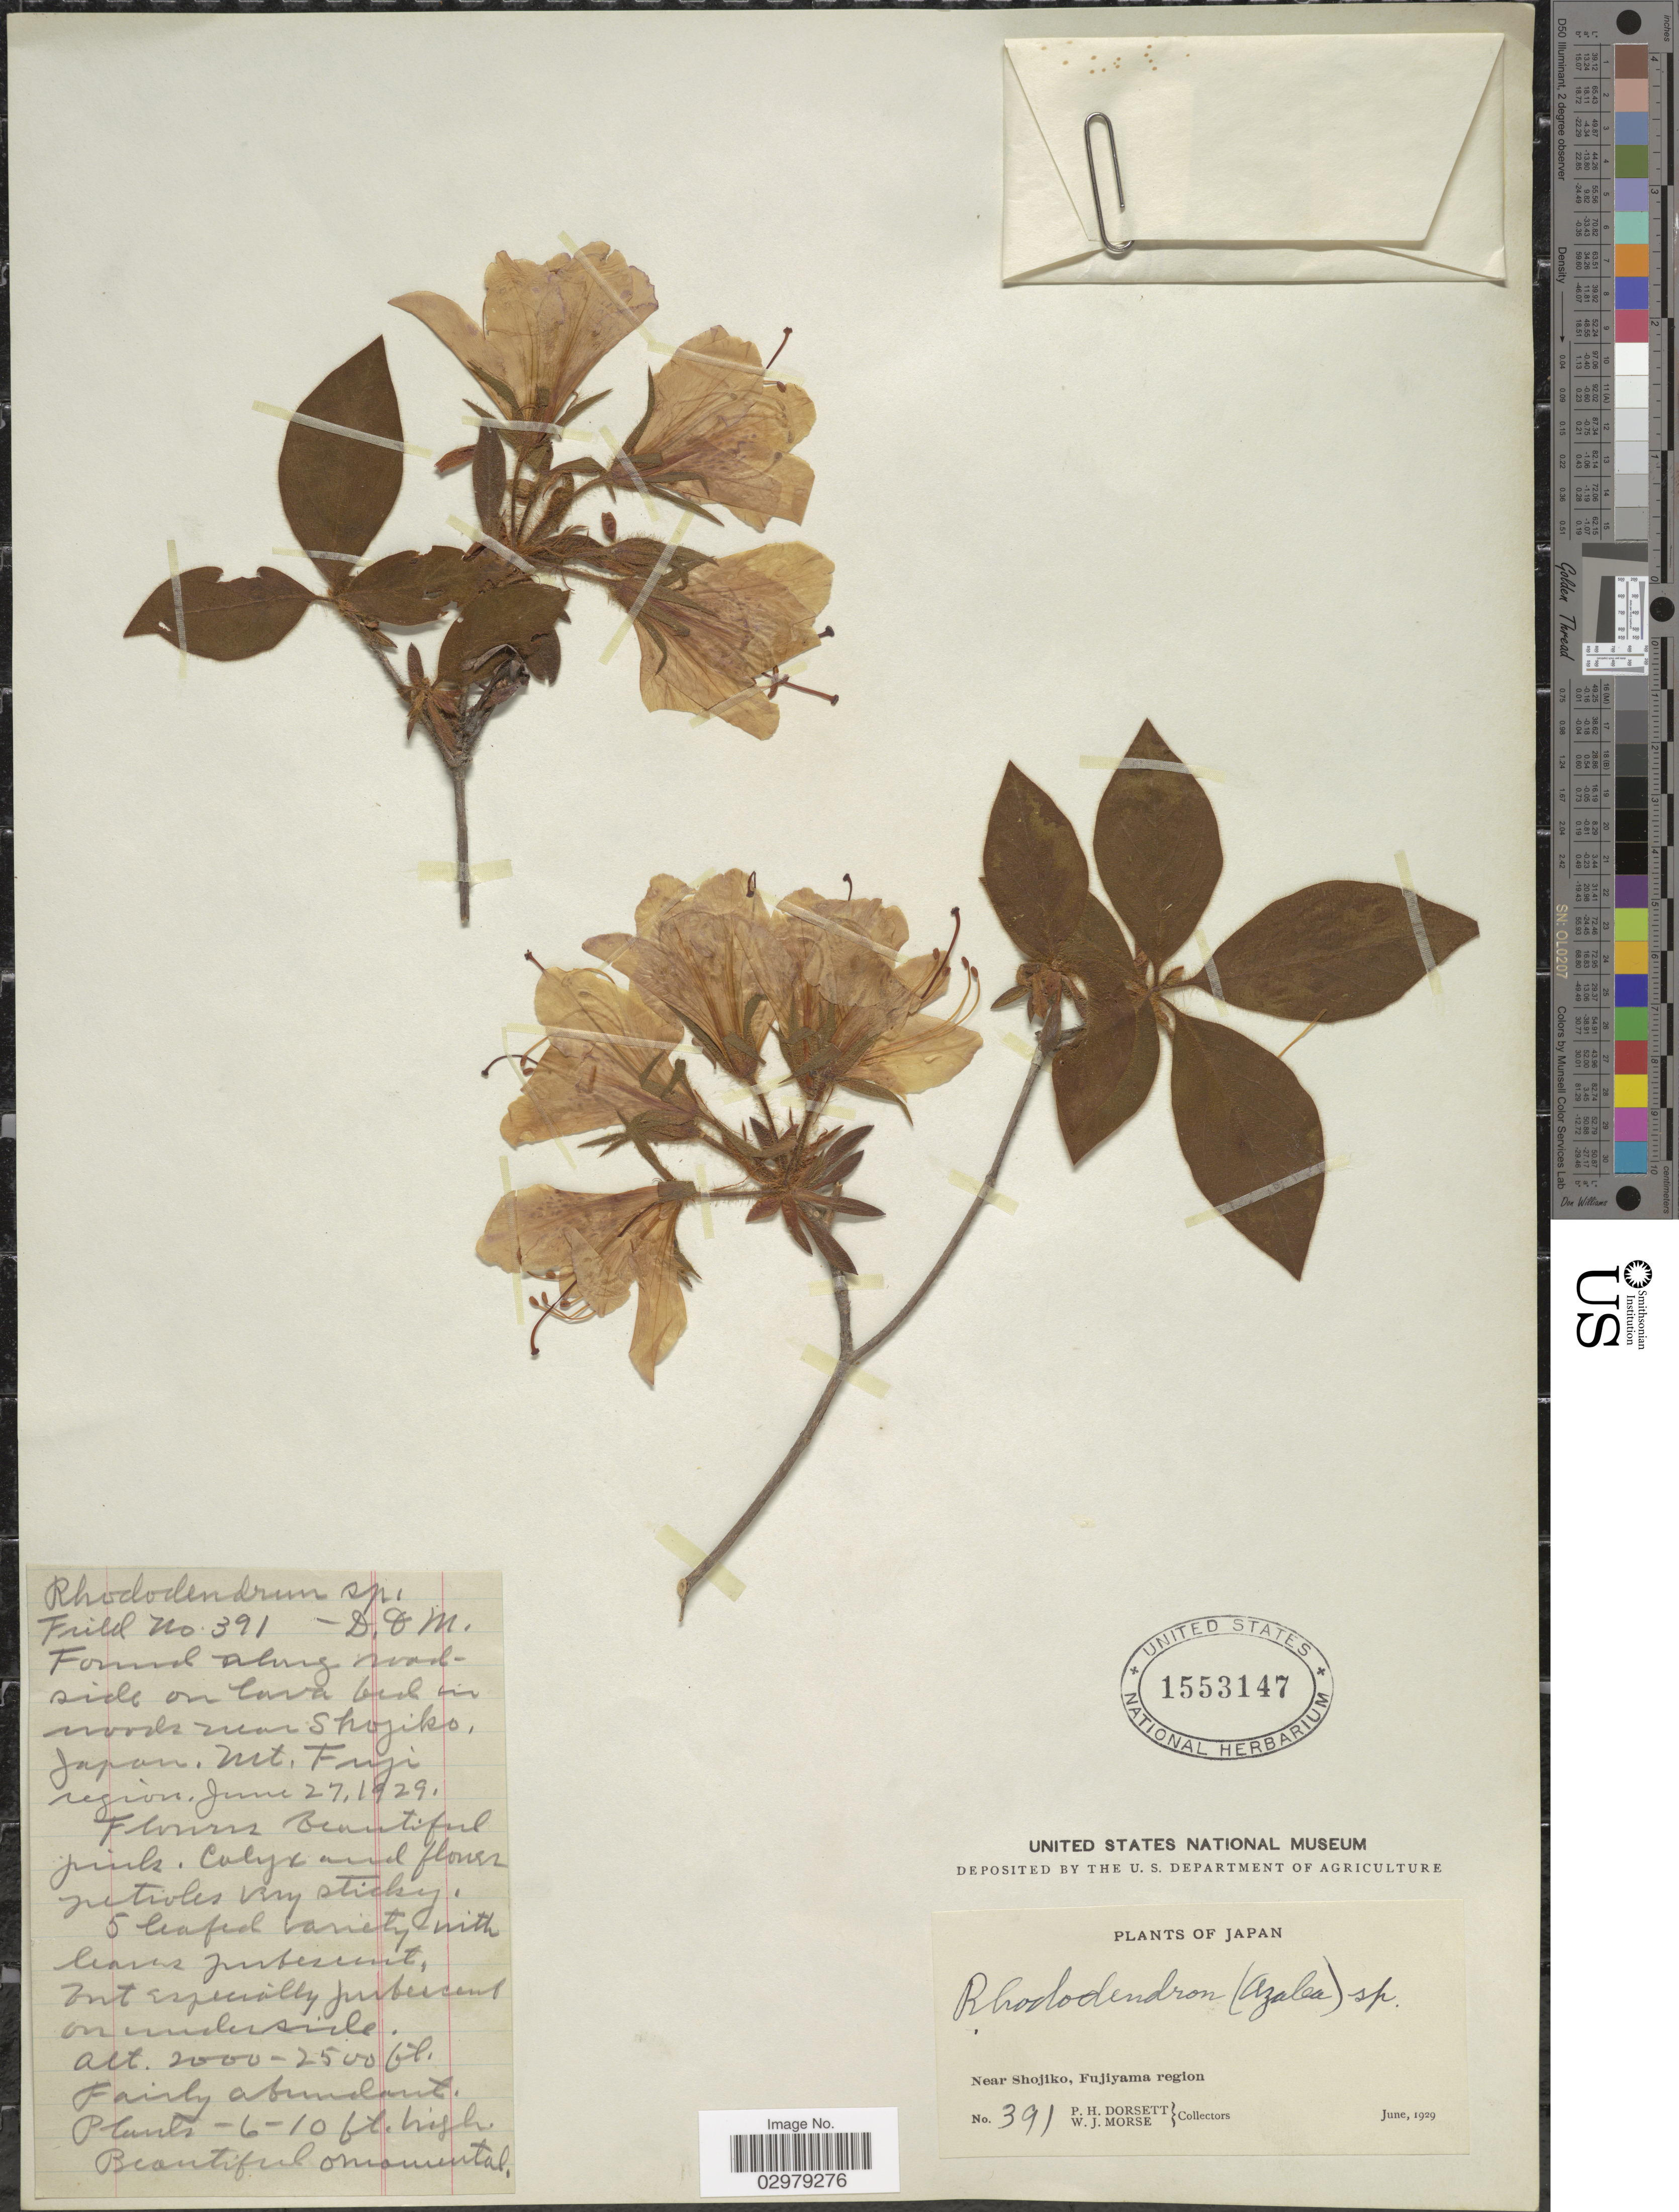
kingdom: Plantae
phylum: Tracheophyta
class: Magnoliopsida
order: Ericales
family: Ericaceae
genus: Rhododendron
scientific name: Rhododendron sp.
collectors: P. H. Dorsett & W. J. Morse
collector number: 391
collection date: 1929-06-27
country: Japan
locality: Near Shijiko, Fujiyama region. Mt. Fuji region.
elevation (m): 610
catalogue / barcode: US 1553147